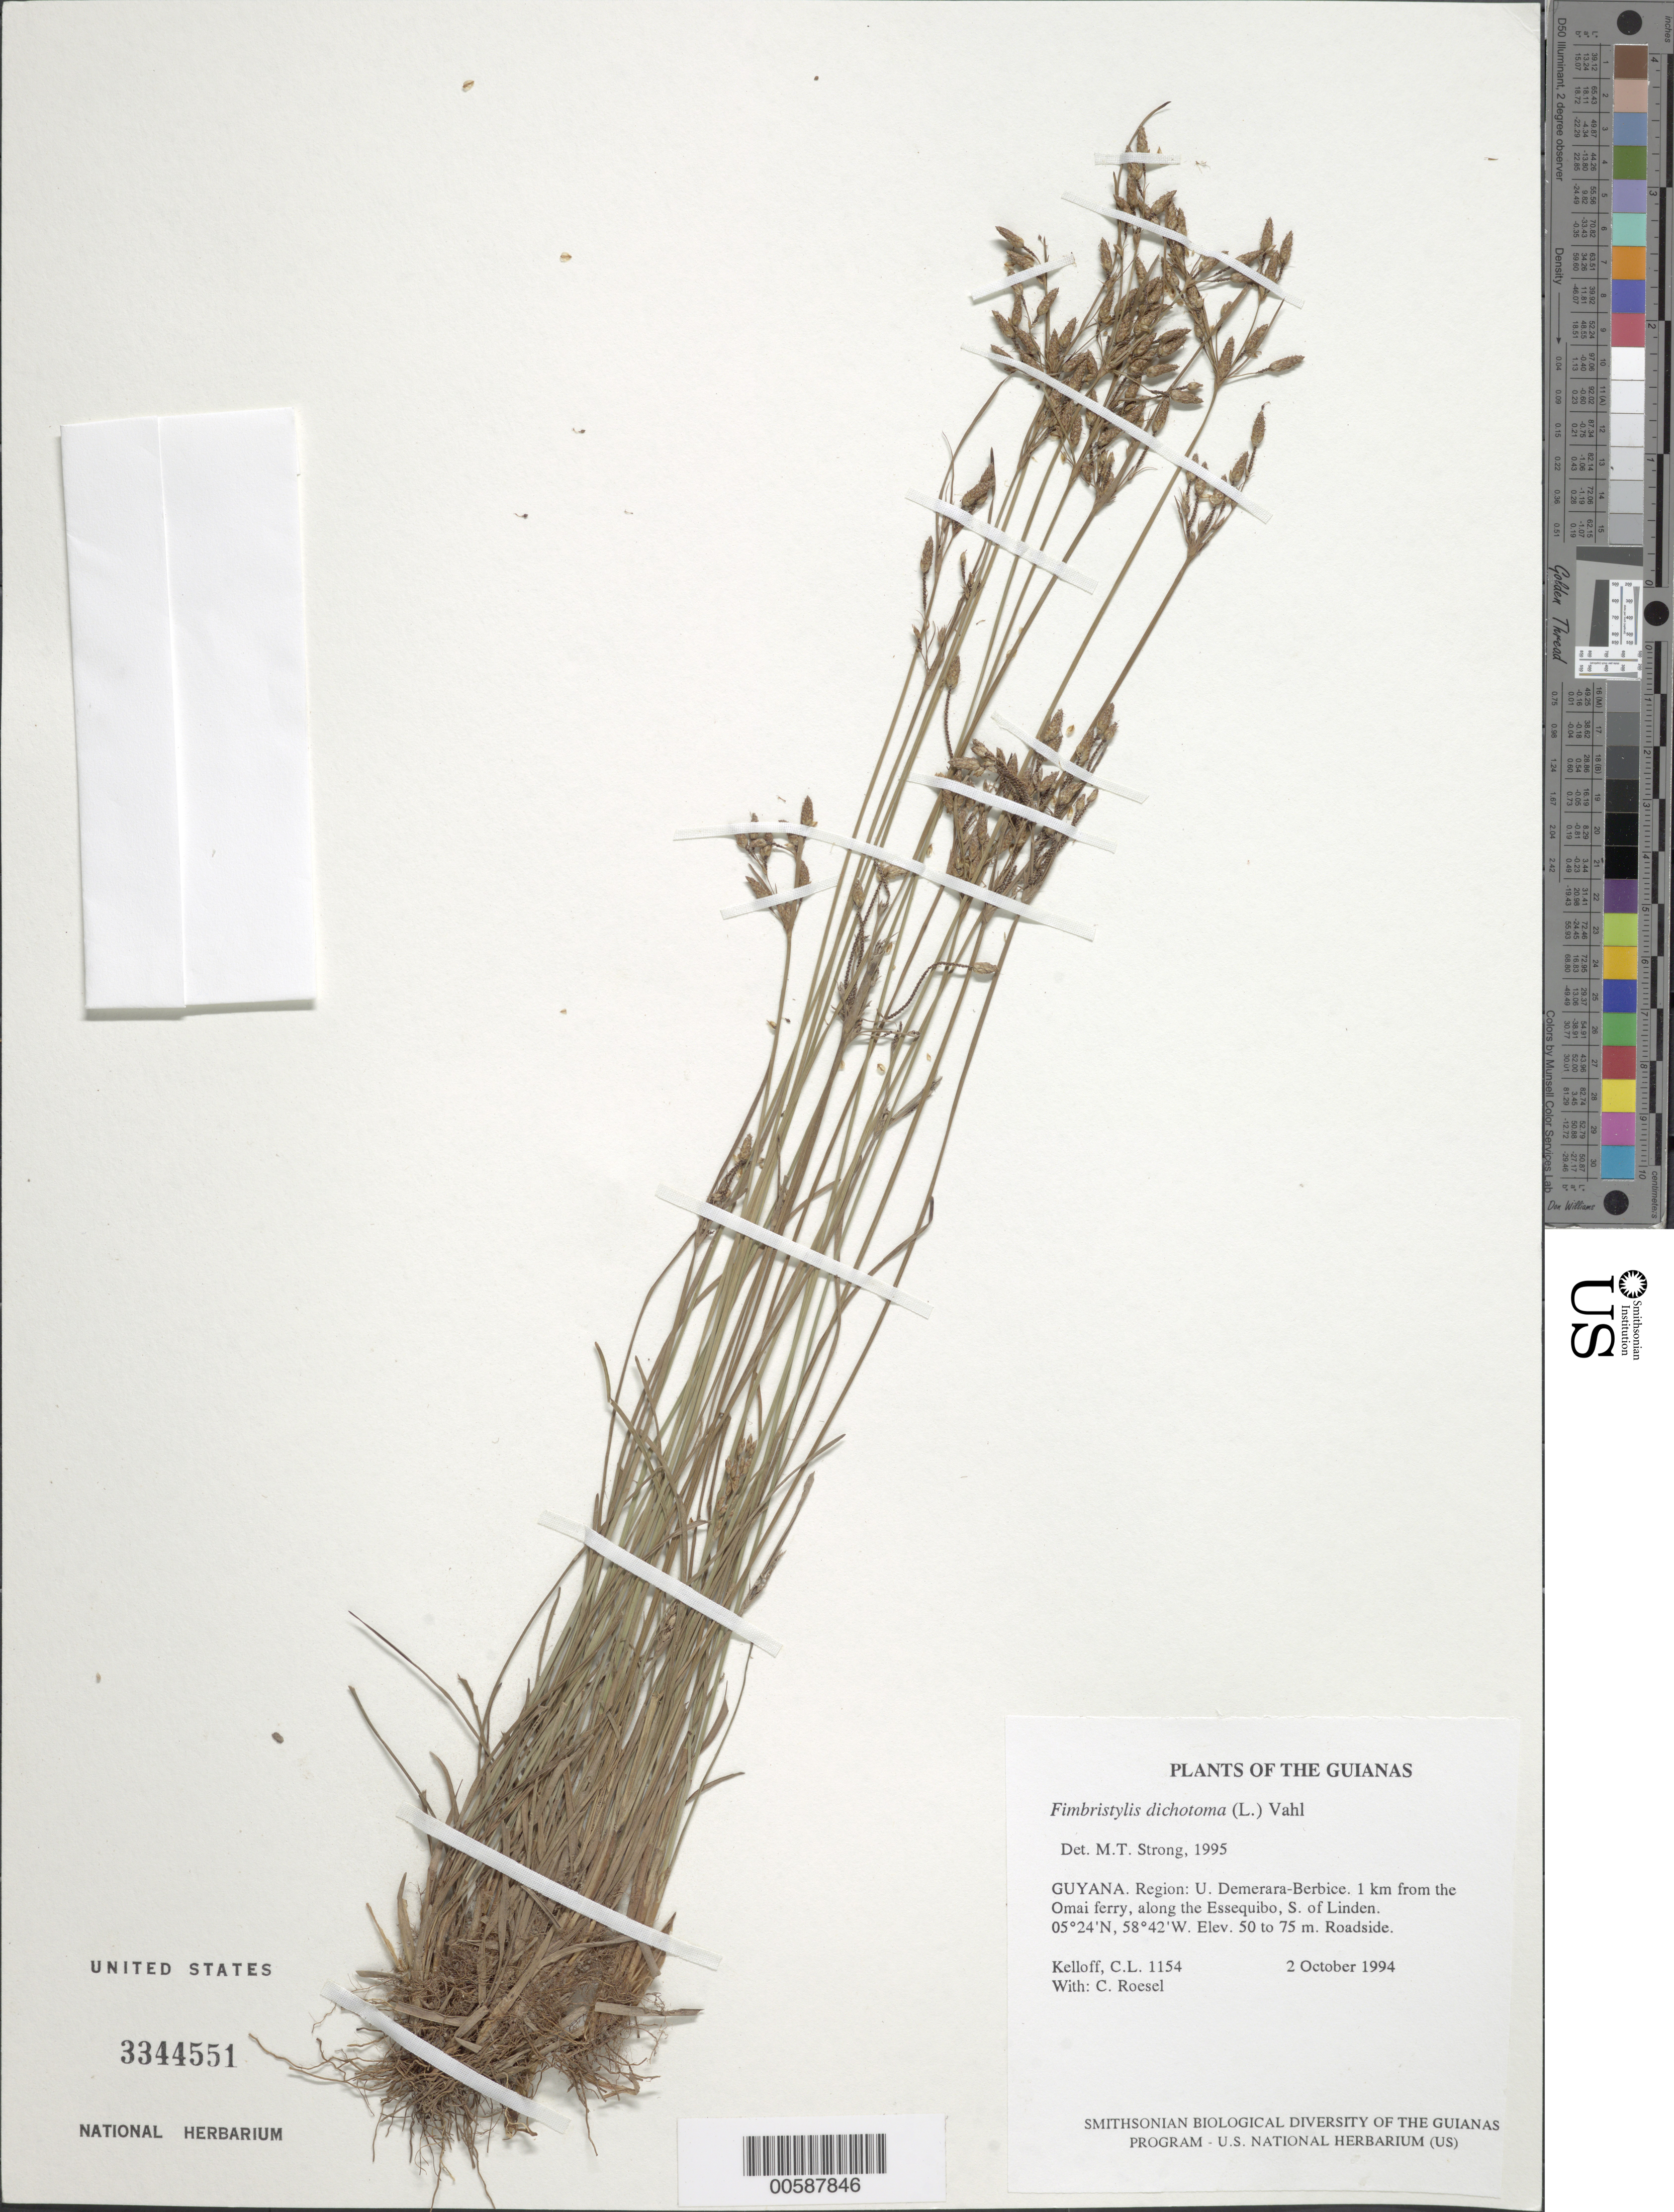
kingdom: Plantae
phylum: Tracheophyta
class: Liliopsida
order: Poales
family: Cyperaceae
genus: Fimbristylis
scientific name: Fimbristylis dichotoma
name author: (L.) Vahl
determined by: Strong, M. T., (US), Smithsonian Institution - National Museum of Natural History (UNITED STATES)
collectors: C. L. Kelloff & C. S. Roesel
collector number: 1154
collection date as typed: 2 October 1994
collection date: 1994-10-02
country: Guyana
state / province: U. Demerara-Berbice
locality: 1 km from the Omai ferry, along the Essequibo, S. of Linden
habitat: Roadside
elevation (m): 50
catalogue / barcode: US 3344551